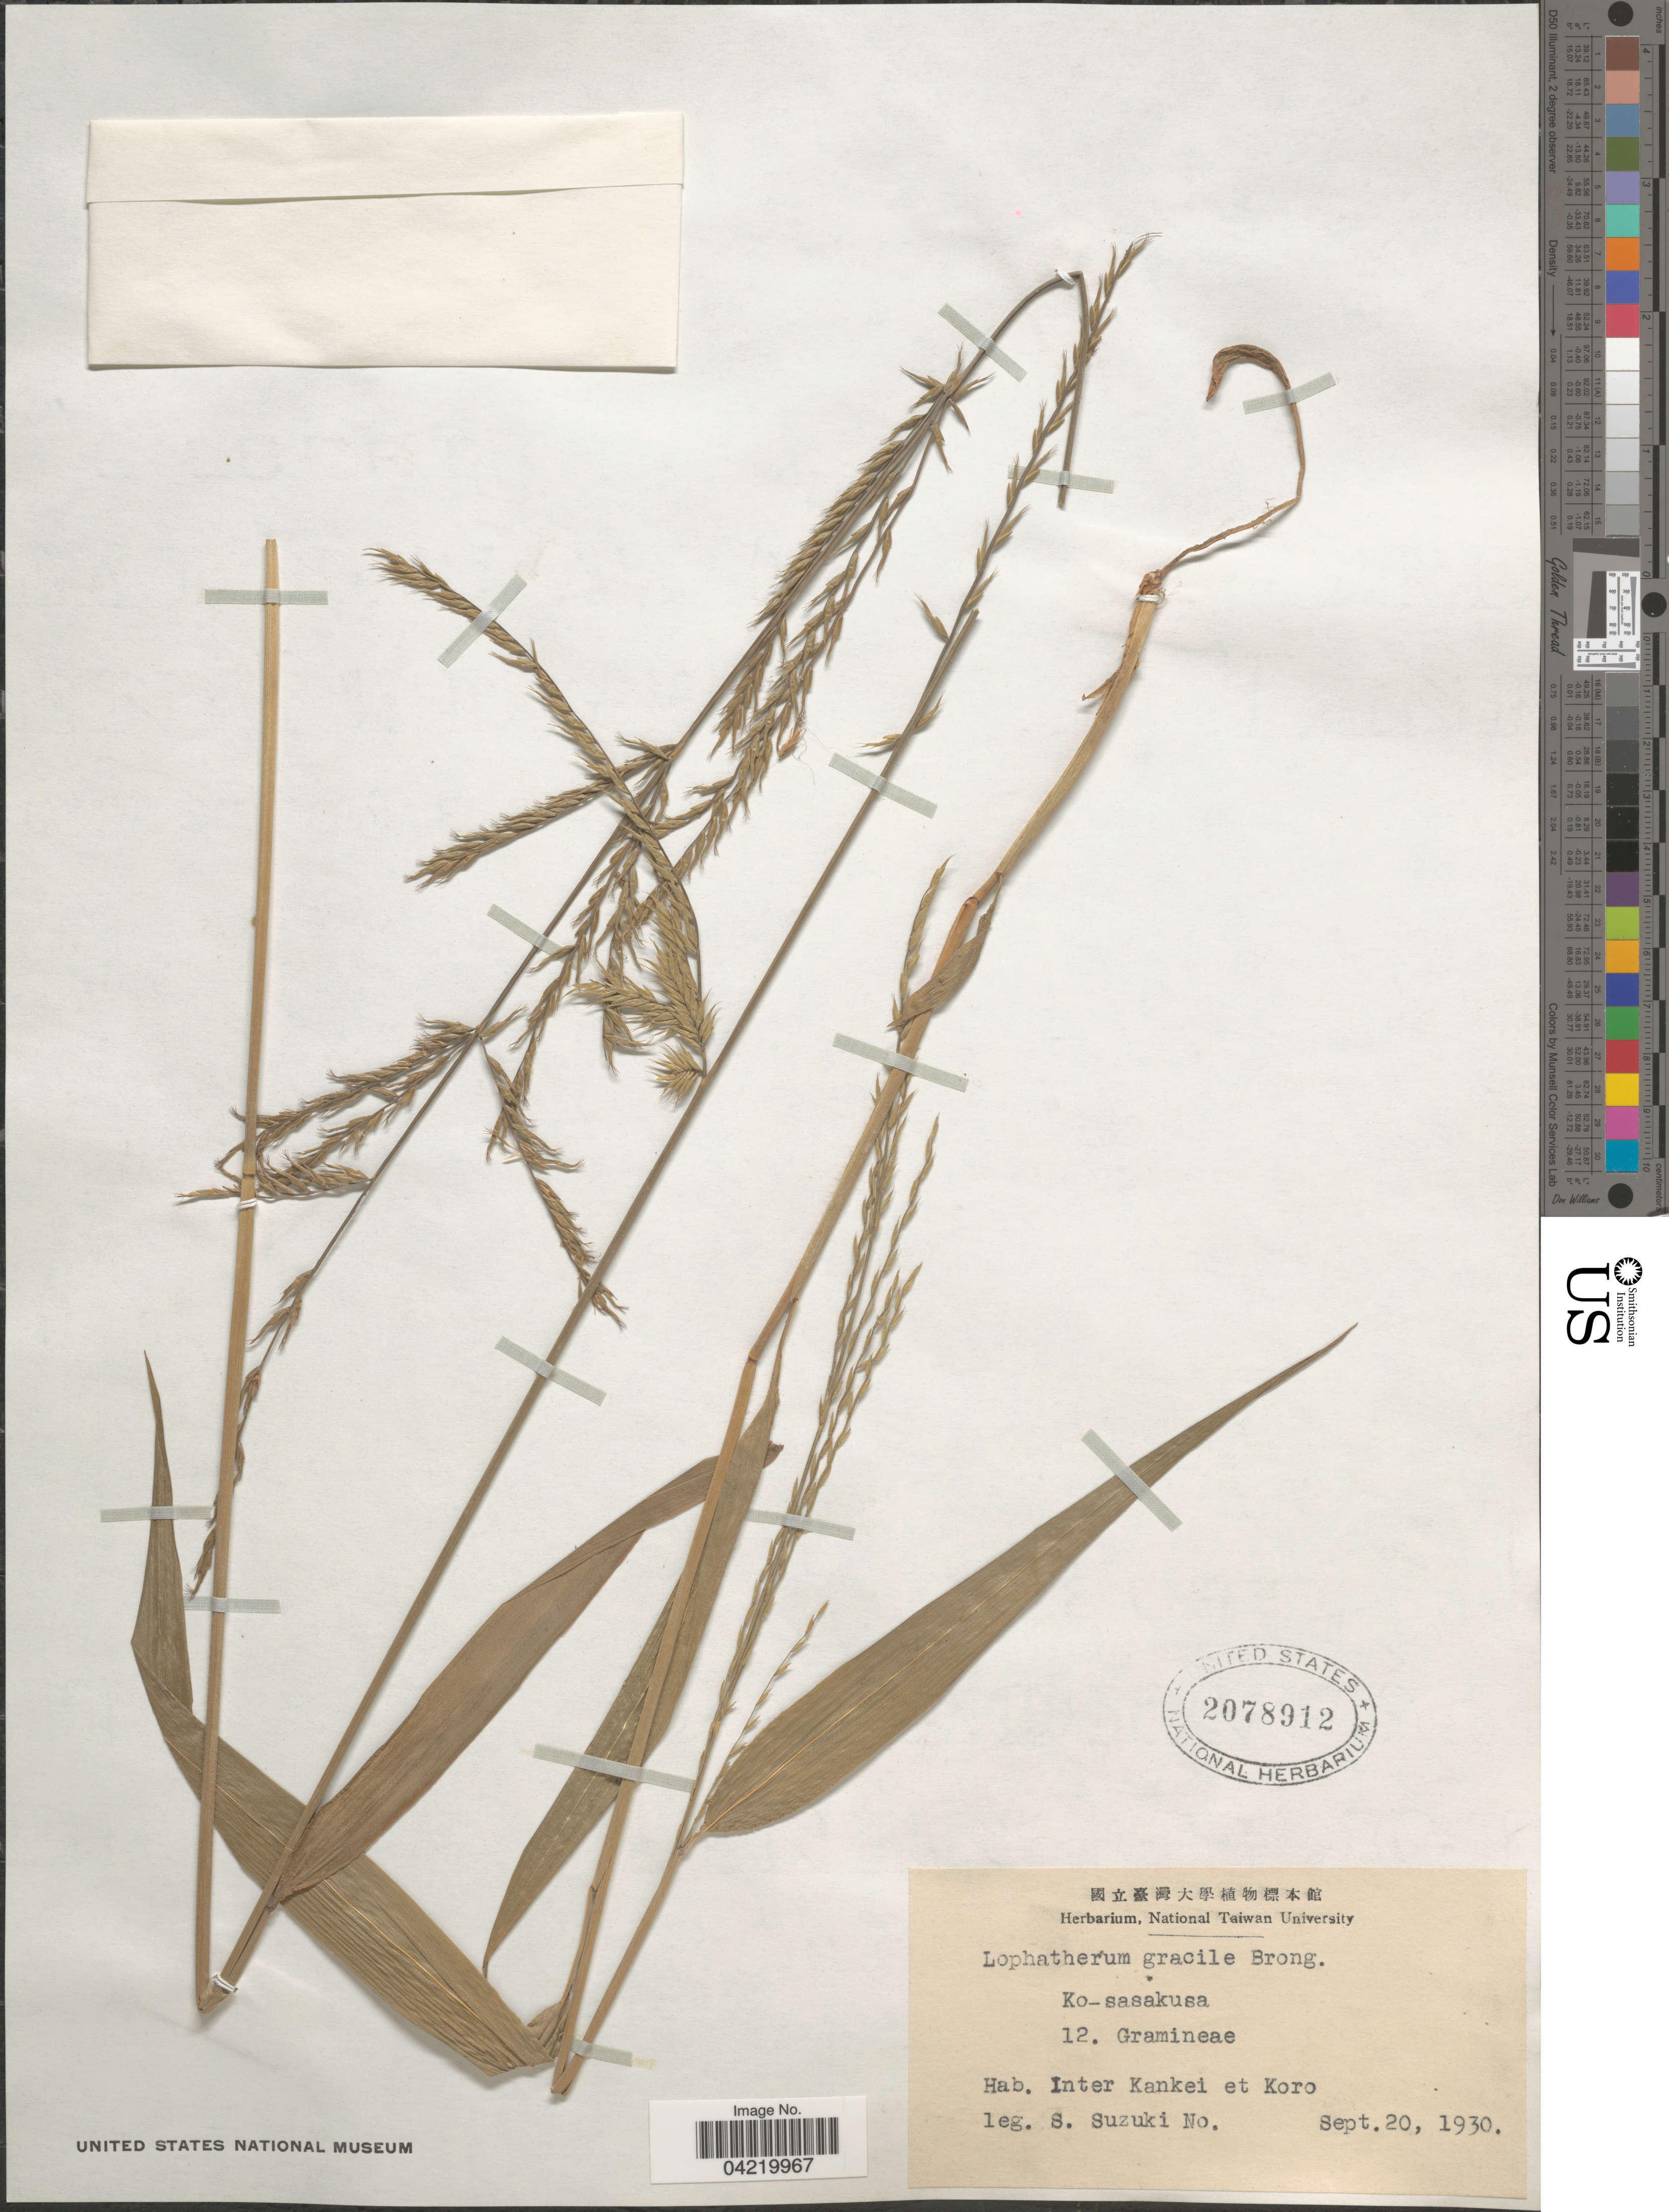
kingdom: Plantae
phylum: Tracheophyta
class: Liliopsida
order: Poales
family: Poaceae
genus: Lophatherum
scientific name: Lophatherum gracile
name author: Brongn.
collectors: S. Suzuki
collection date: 1930-09-20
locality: Ko-sasakusa. Inter Kankei et Koro.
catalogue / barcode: US 2078912